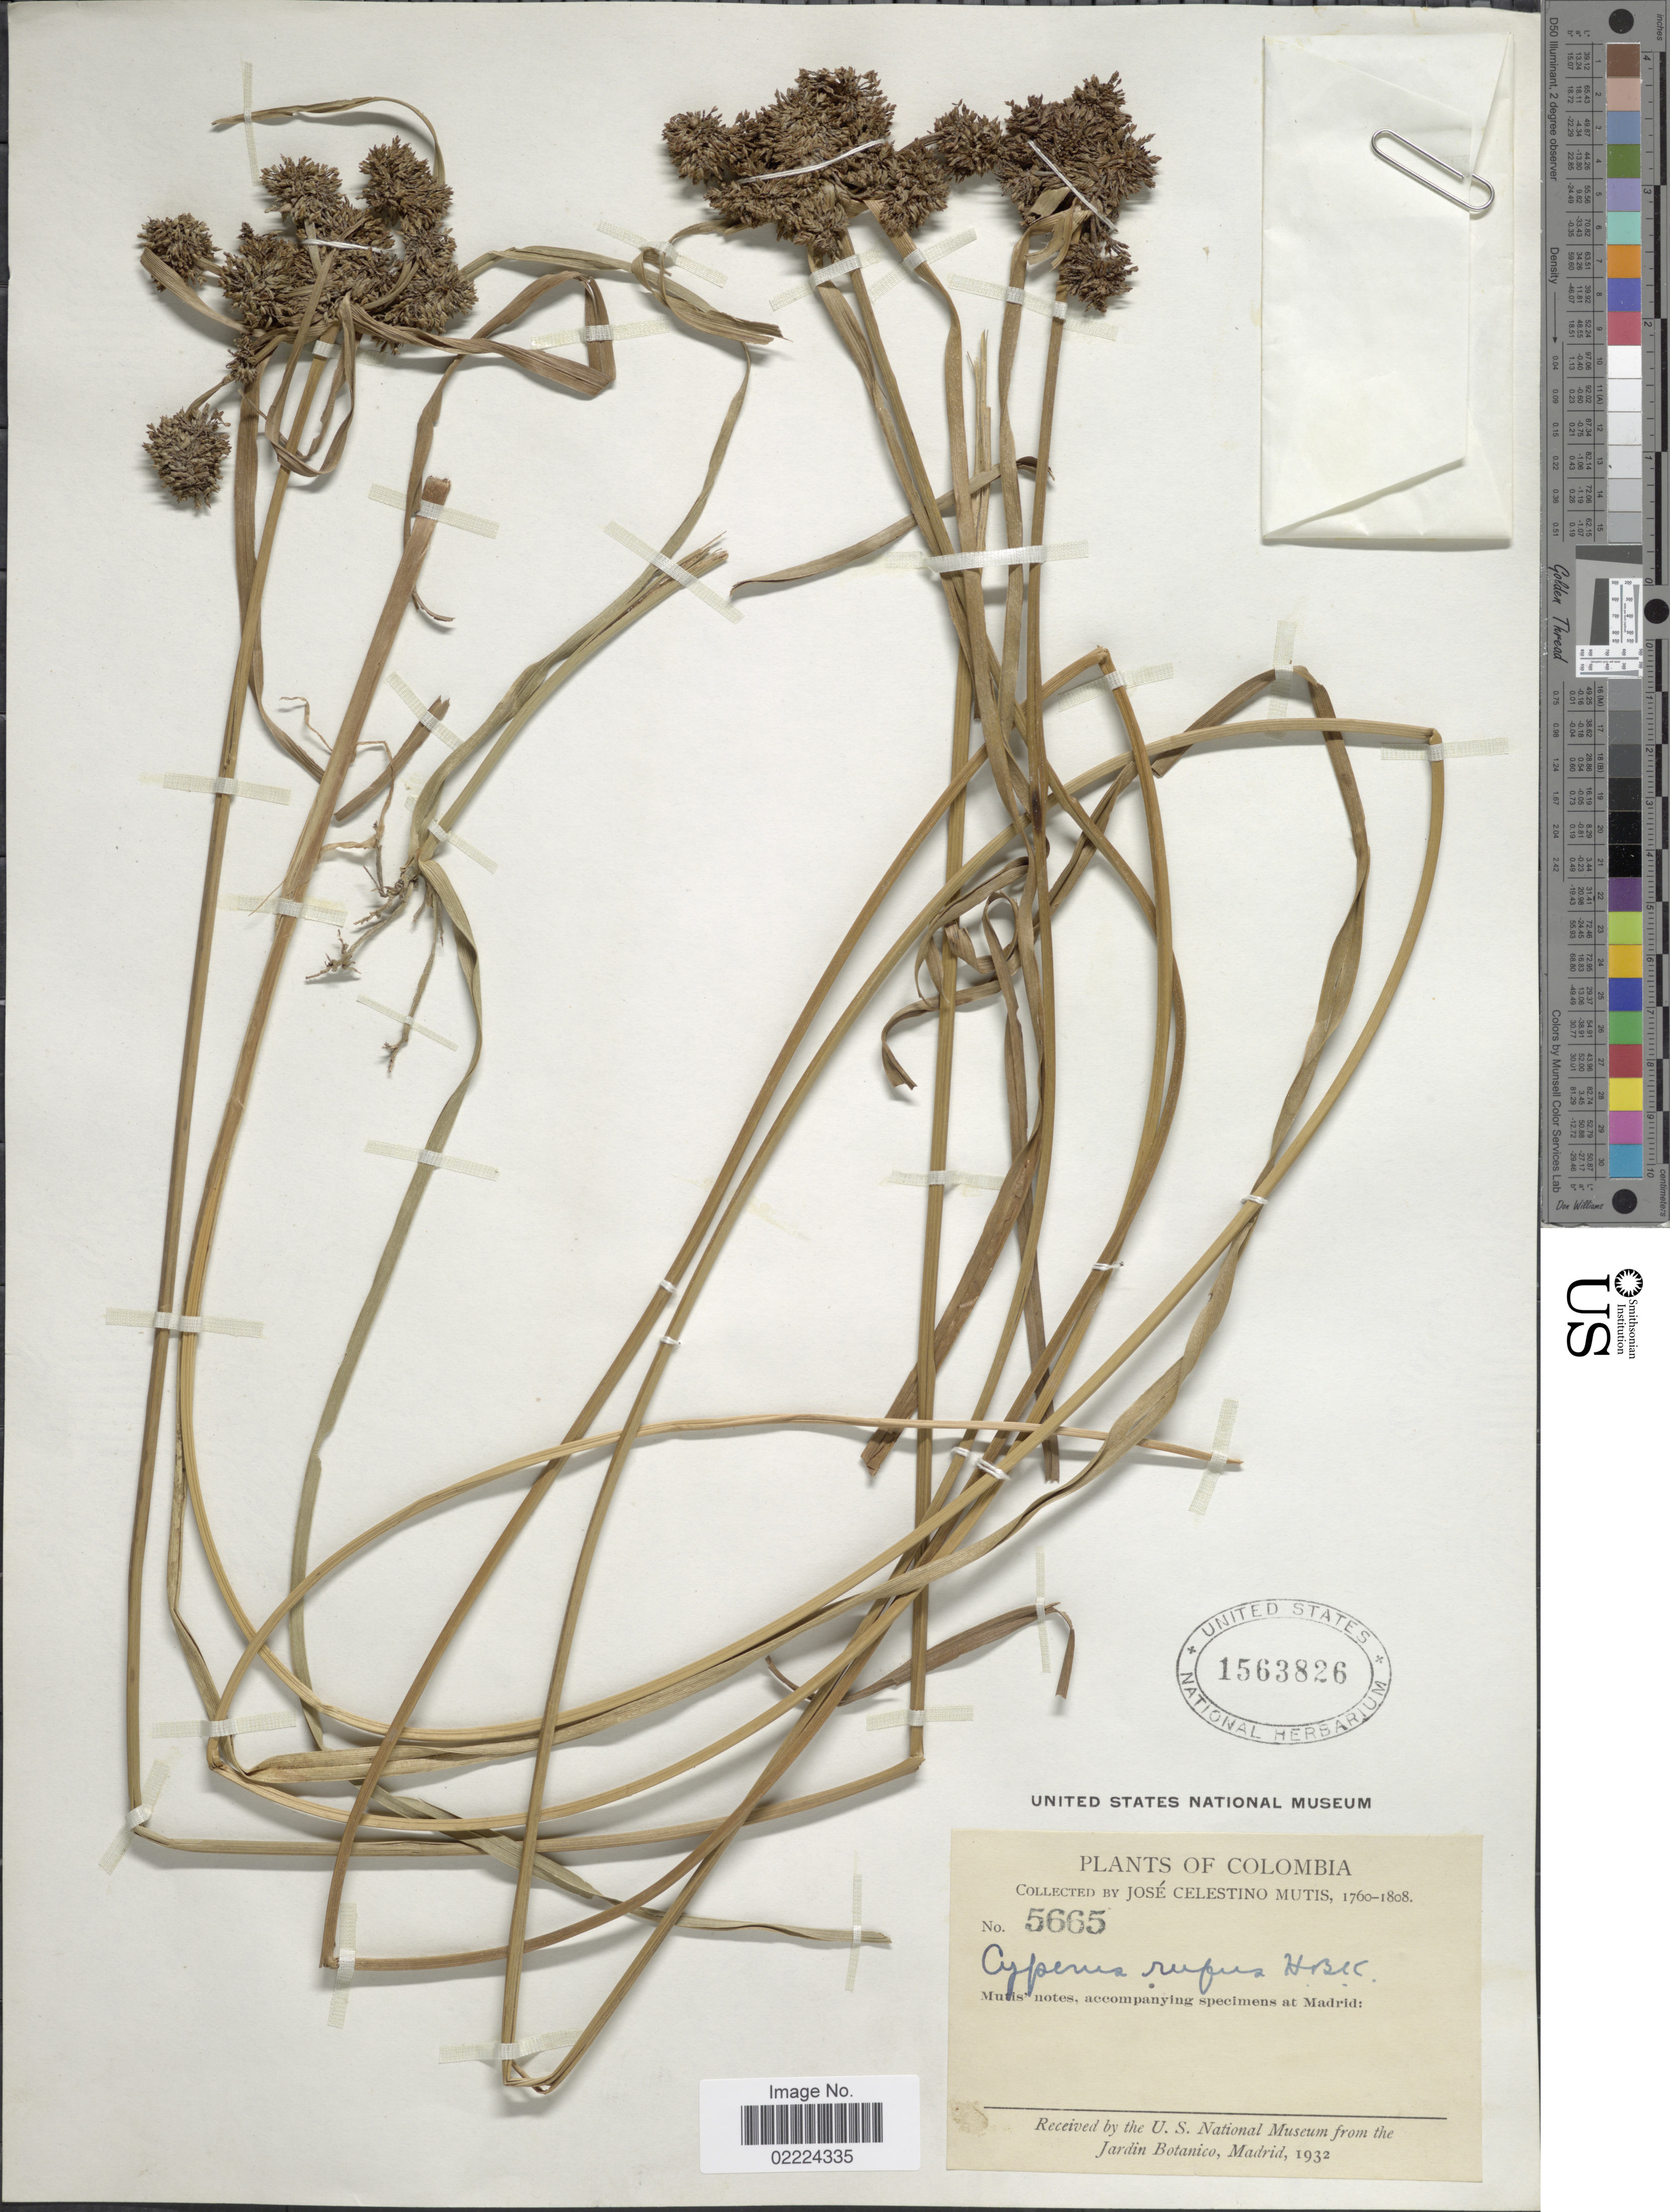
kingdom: Plantae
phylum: Tracheophyta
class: Liliopsida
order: Poales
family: Cyperaceae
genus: Cyperus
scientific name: Cyperus columbiensis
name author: Palla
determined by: Strong, Mark T., (BOT), Smithsonian Institution - National Museum of Natural History (UNITED STATES)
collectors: J. C. B. Mutis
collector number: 5665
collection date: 1760/1808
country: Colombia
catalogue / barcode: US 1563826